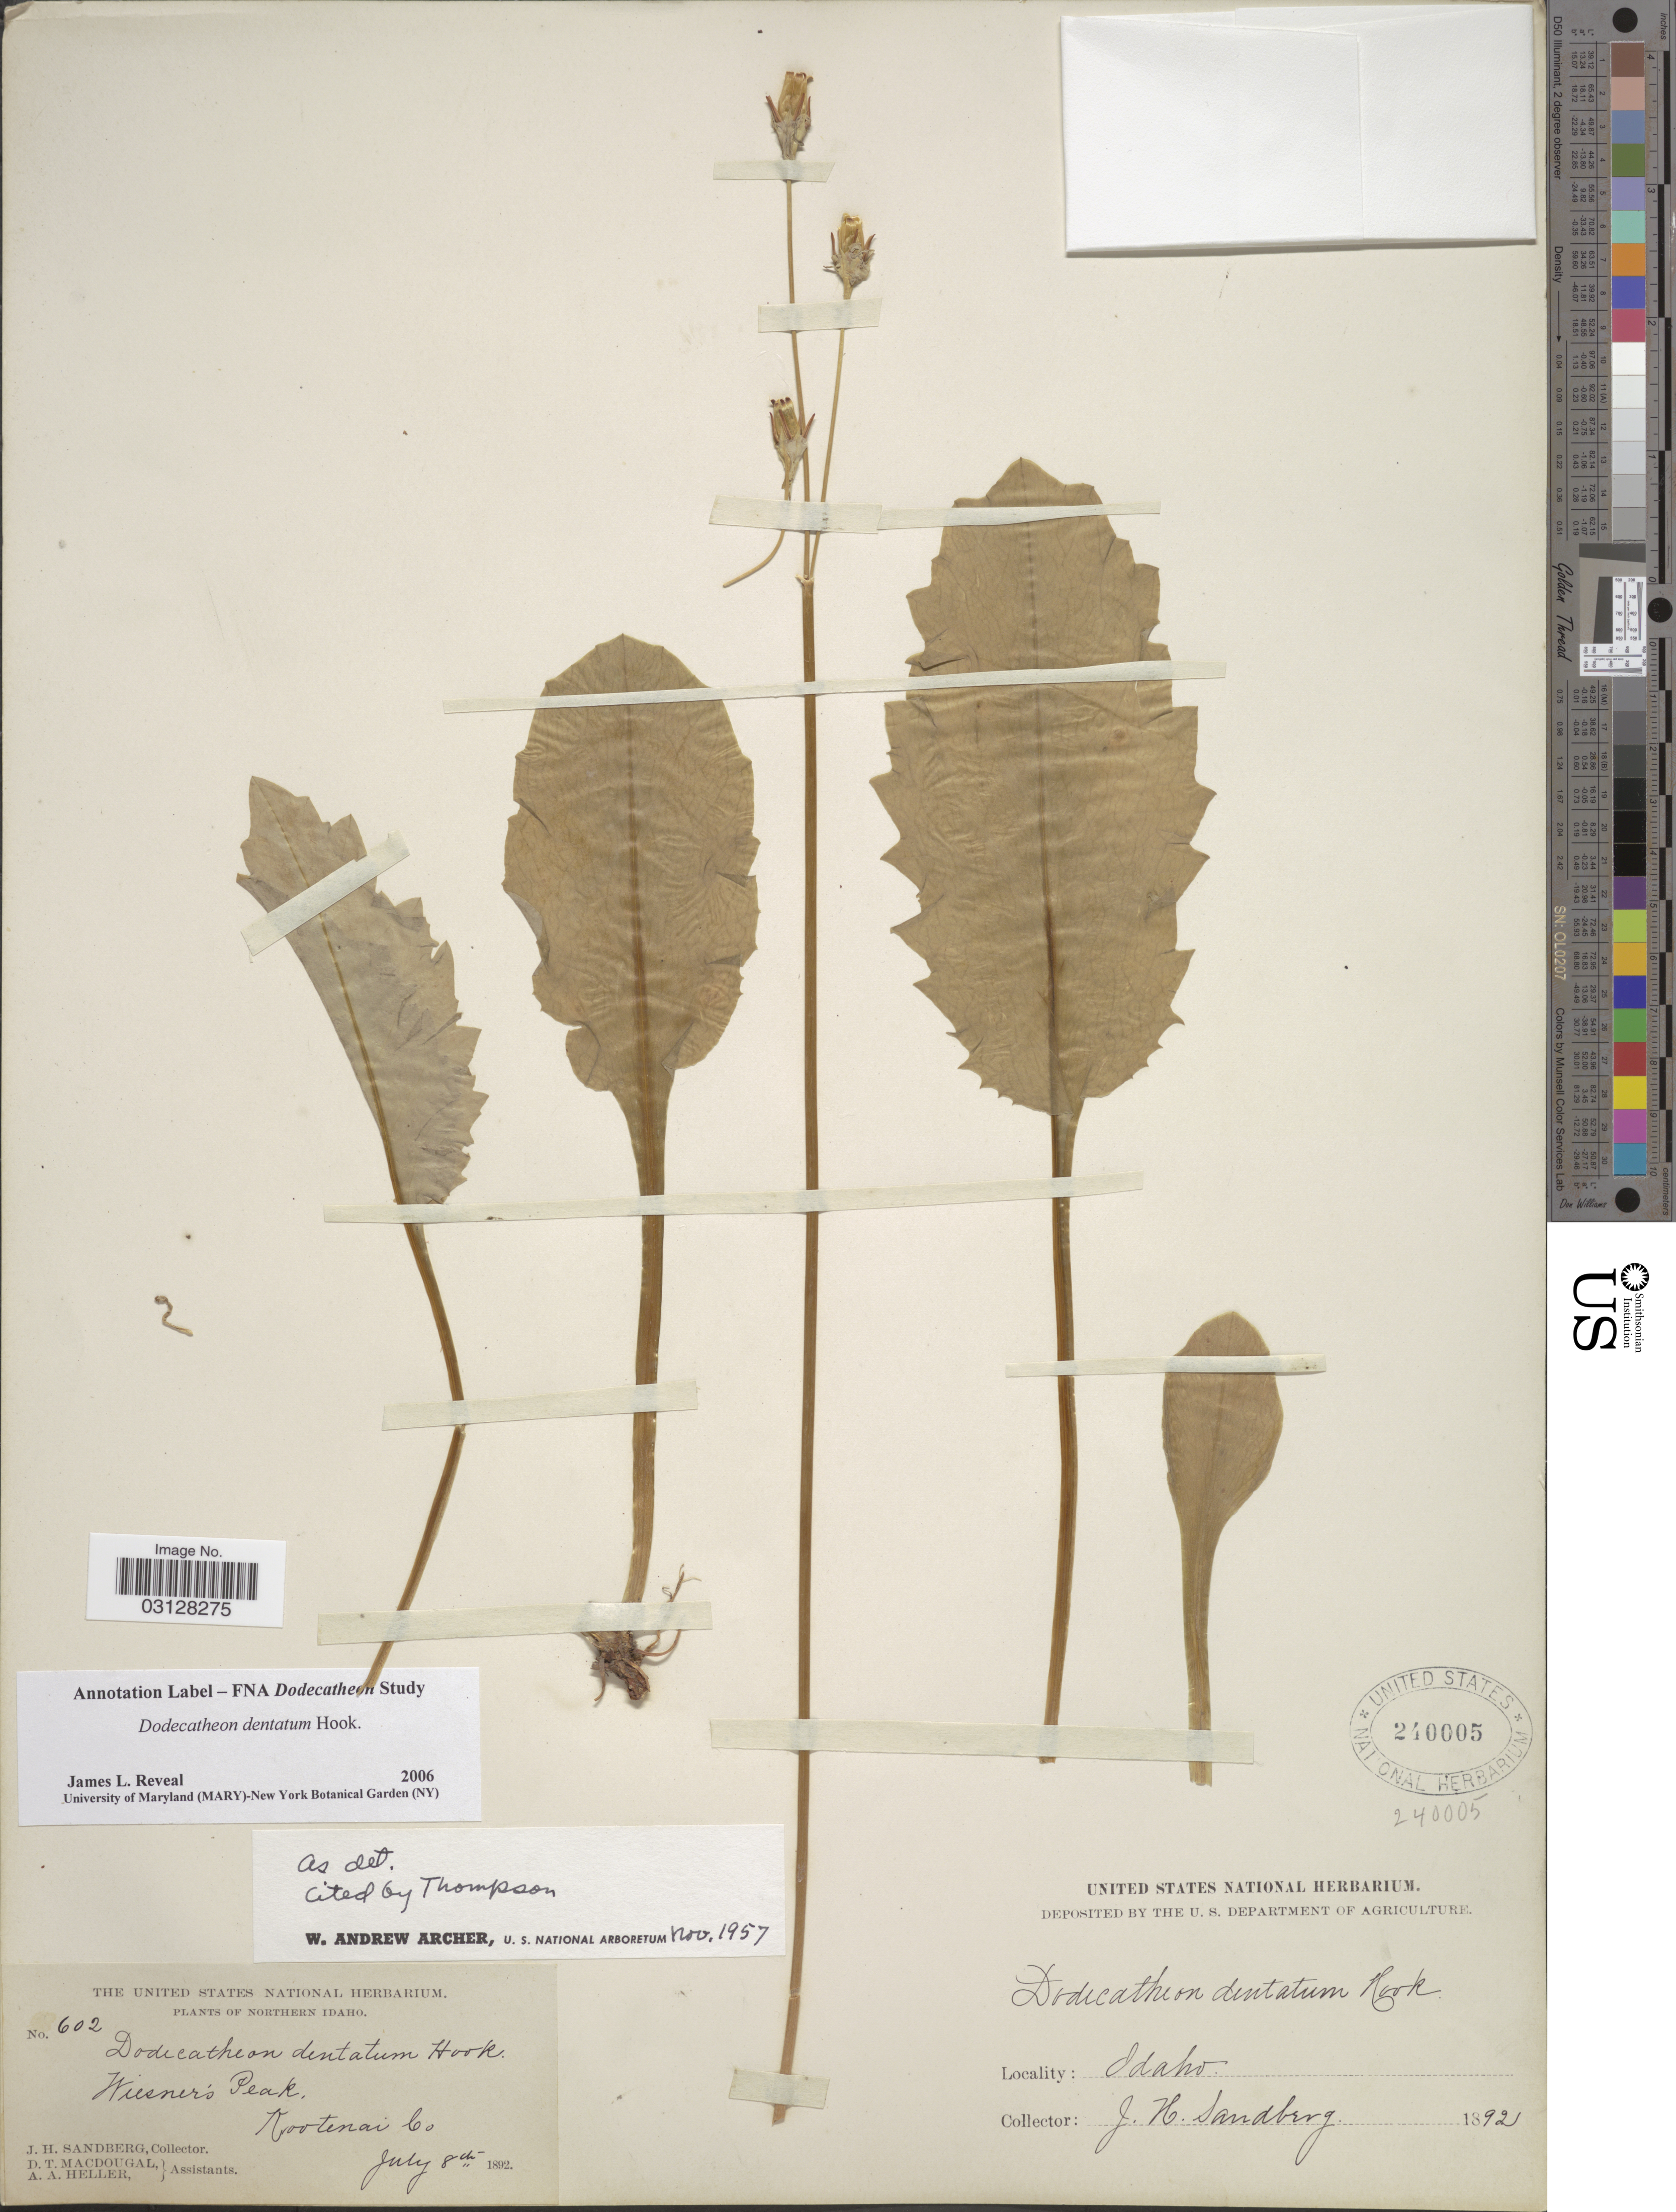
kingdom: Plantae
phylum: Tracheophyta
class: Magnoliopsida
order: Ericales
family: Primulaceae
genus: Dodecatheon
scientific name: Dodecatheon dentatum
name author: Hook.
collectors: J. H. Sandberg, D. T. MacDougal & A. A. Heller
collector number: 602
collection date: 1892-07-08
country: United States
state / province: Idaho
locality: Northern Idaho. Wiesner's Peak. Kootenai Co.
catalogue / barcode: US 240005